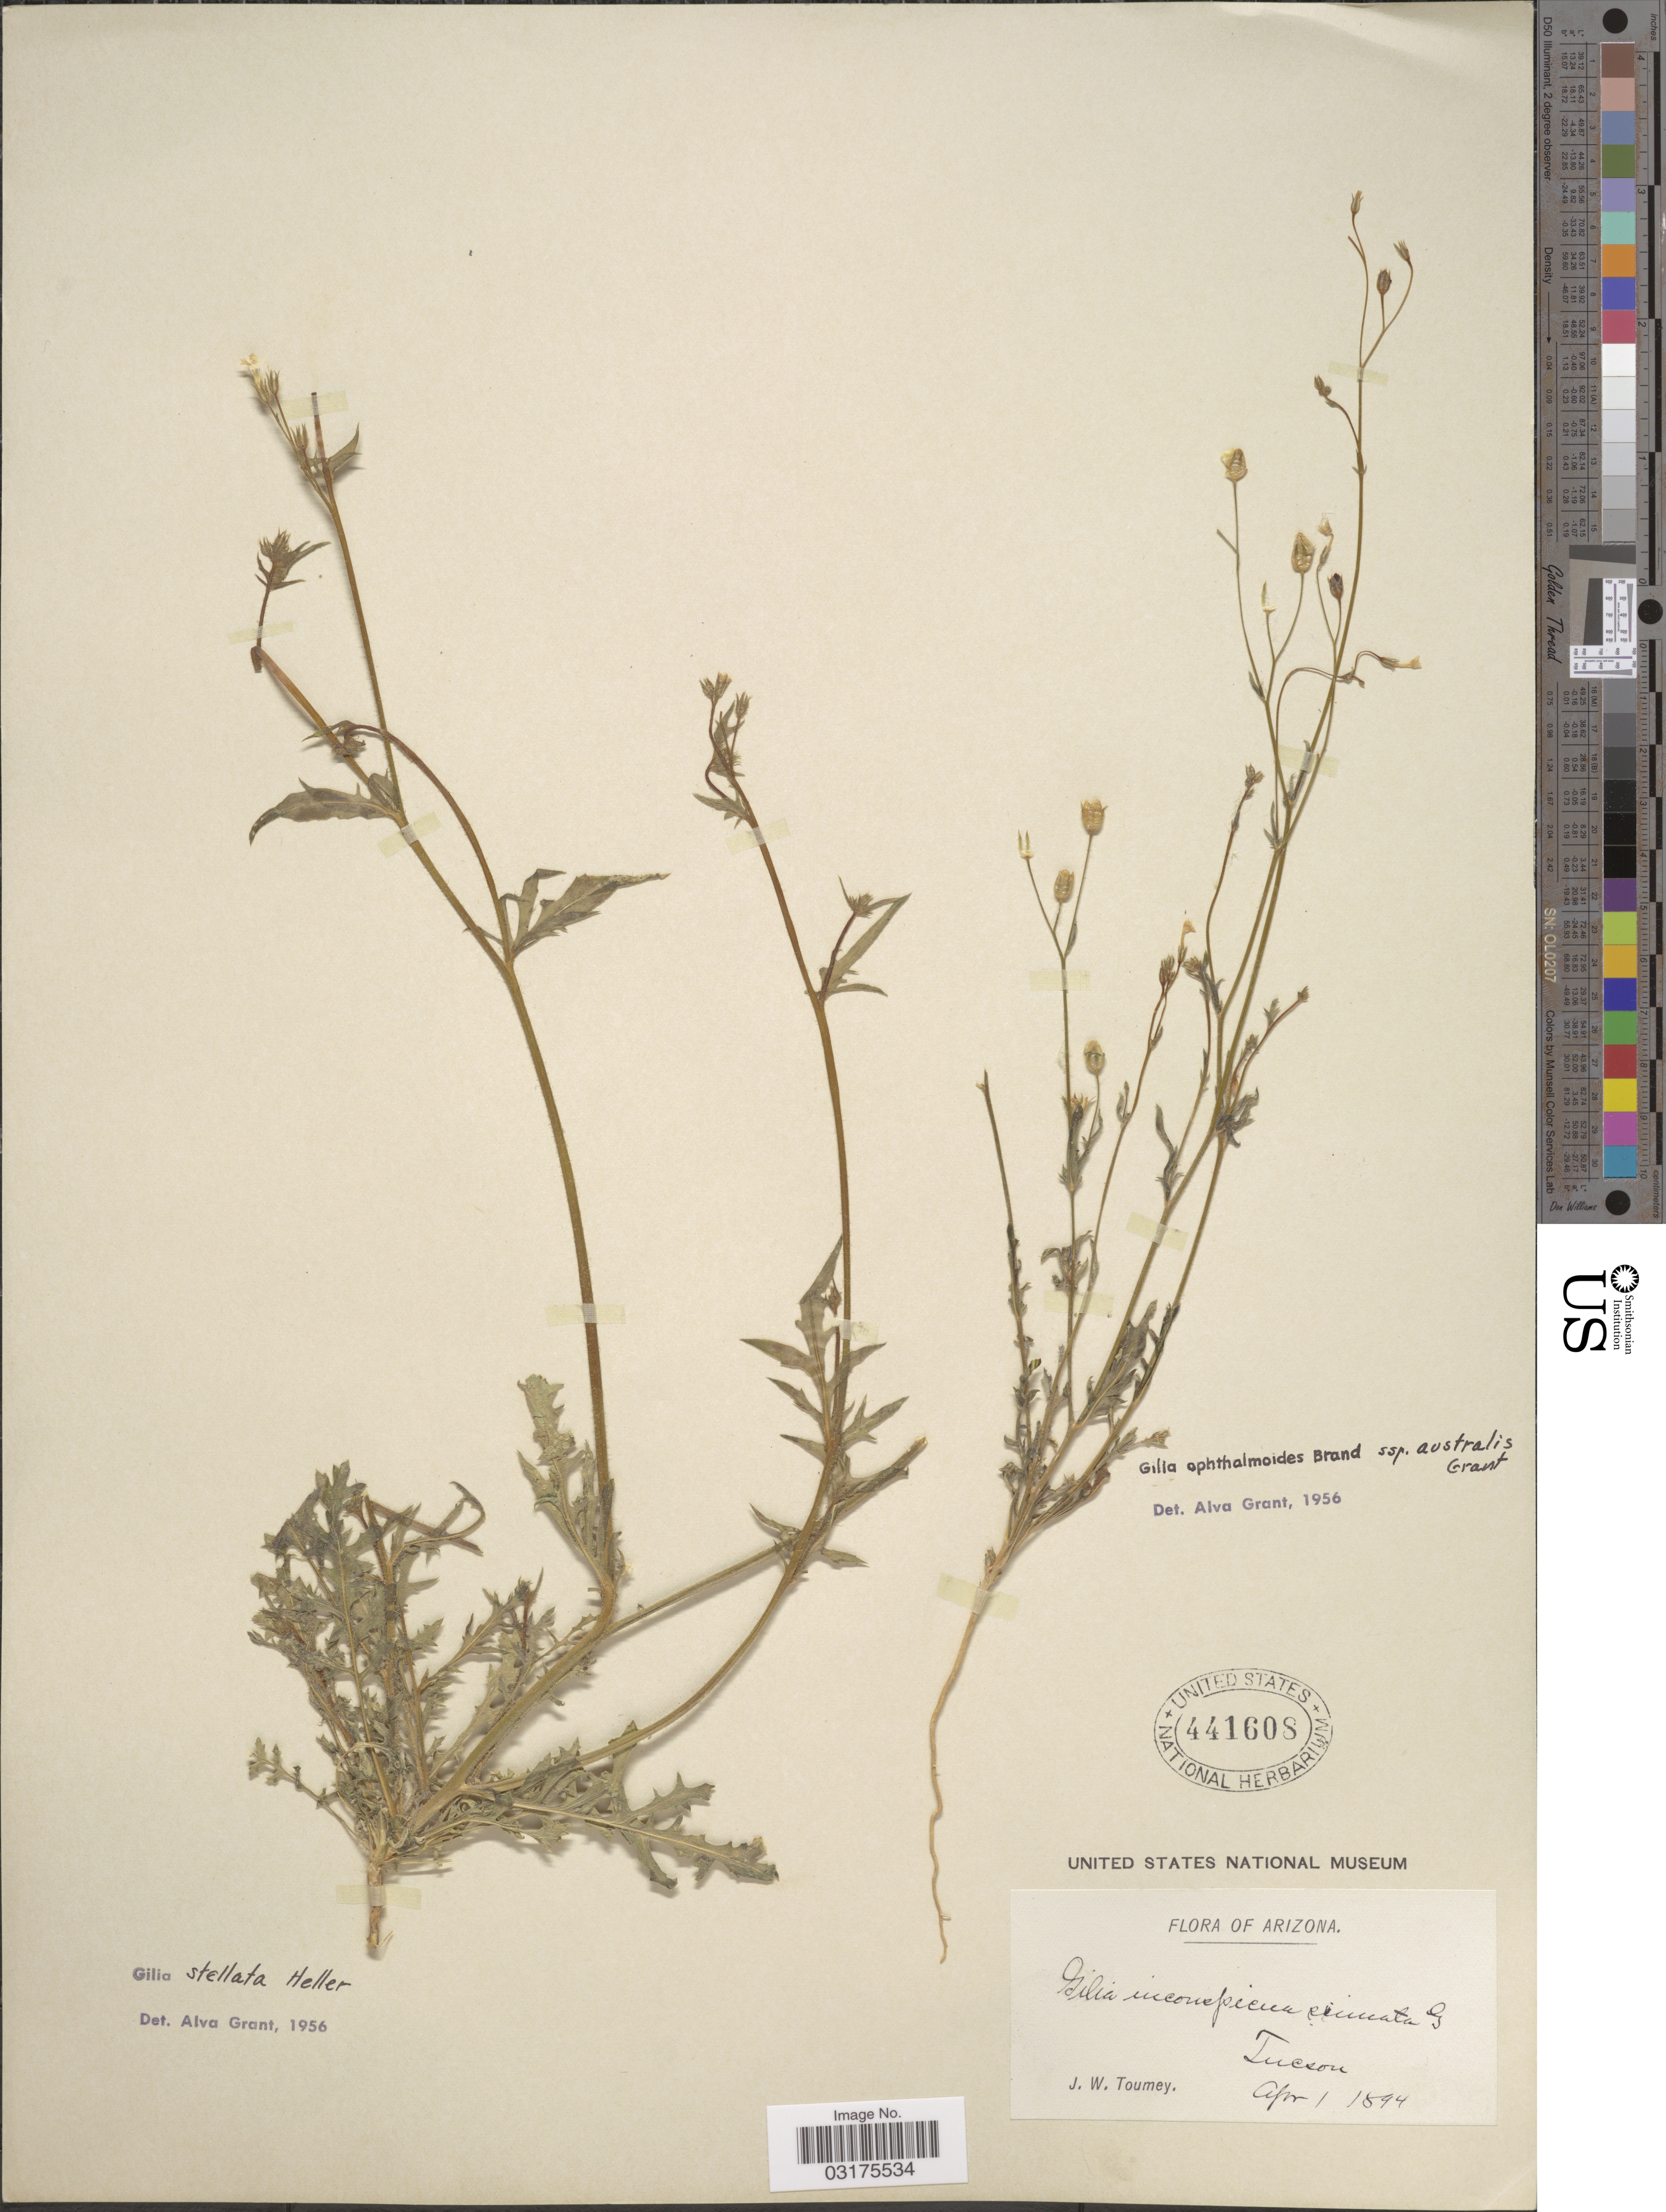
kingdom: Plantae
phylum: Tracheophyta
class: Magnoliopsida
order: Ericales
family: Polemoniaceae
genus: Gilia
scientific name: Gilia flavocincta subsp. australis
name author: A. Nelson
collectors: J. W. Toumey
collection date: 1894-04-01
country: United States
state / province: Arizona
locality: Tucson.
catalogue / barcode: US 441608